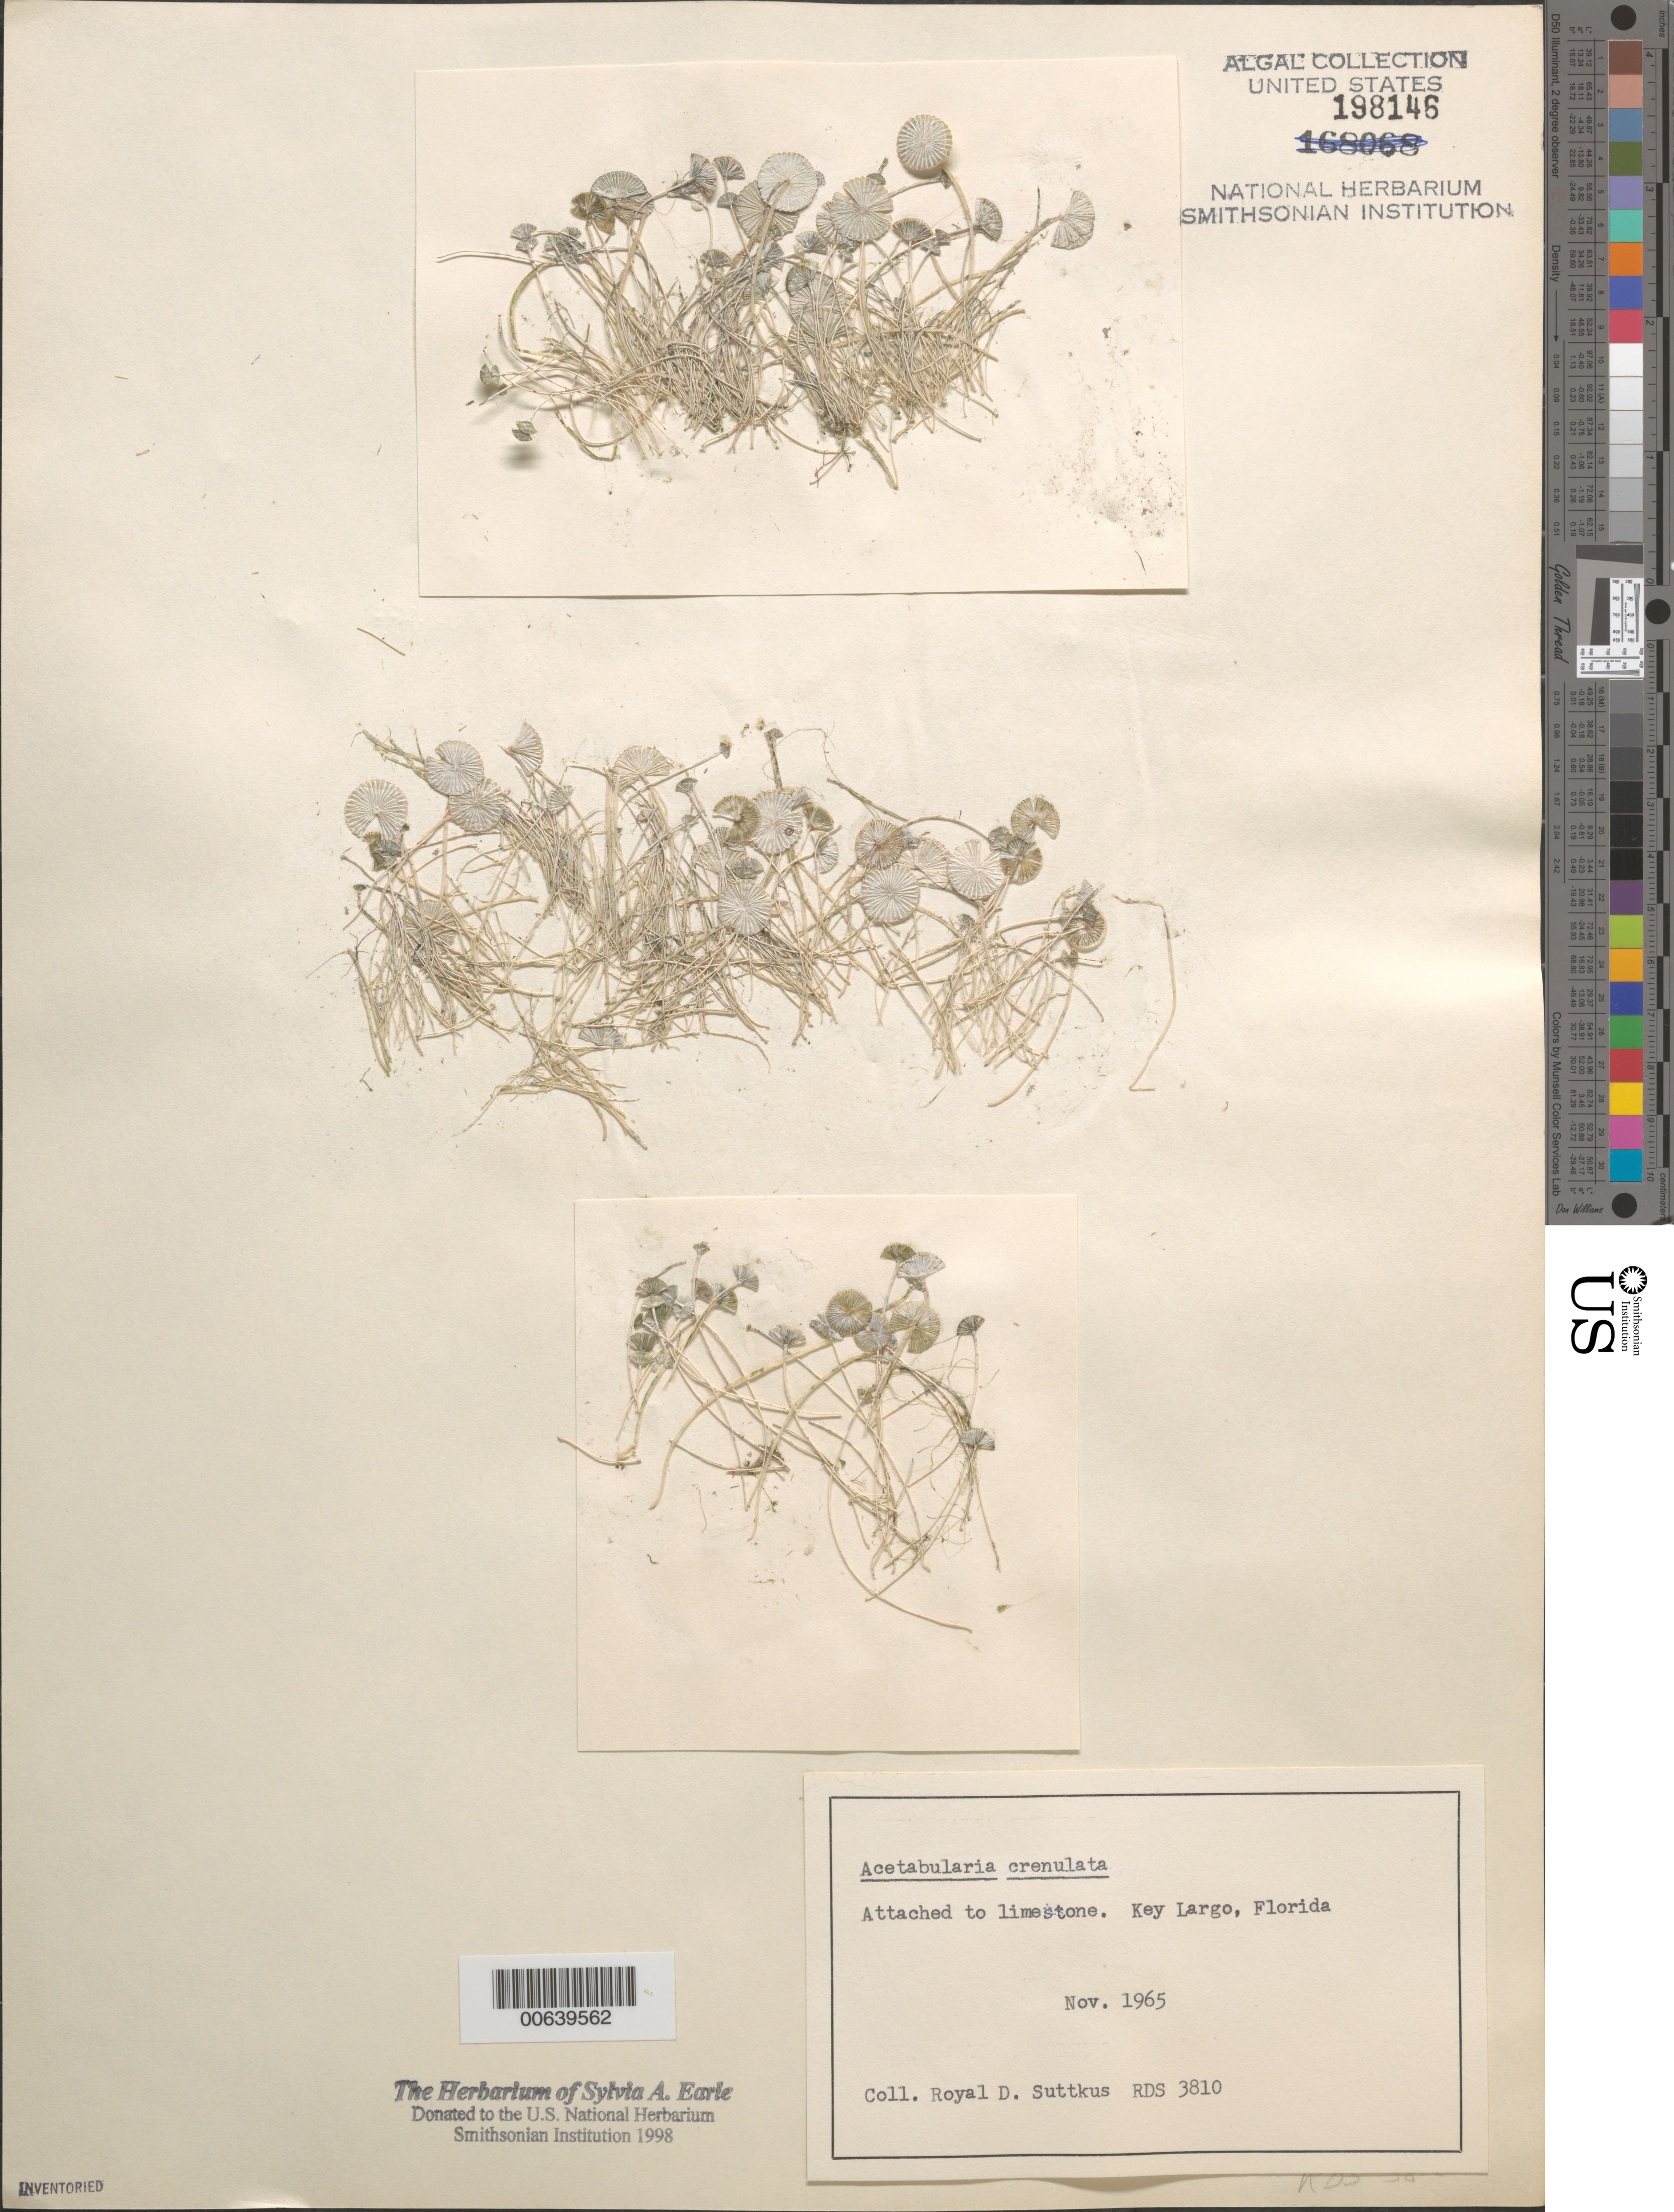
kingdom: Plantae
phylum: Chlorophyta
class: Ulvophyceae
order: Dasycladales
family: Polyphysaceae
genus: Acetabularia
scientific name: Acetabularia acetabulum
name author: J.V.Lamouroux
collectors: R. Suttkus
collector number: Rds 3810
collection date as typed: Nov 1965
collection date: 1965-11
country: United States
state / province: Florida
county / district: Monroe County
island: Key Largo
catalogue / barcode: US 198146